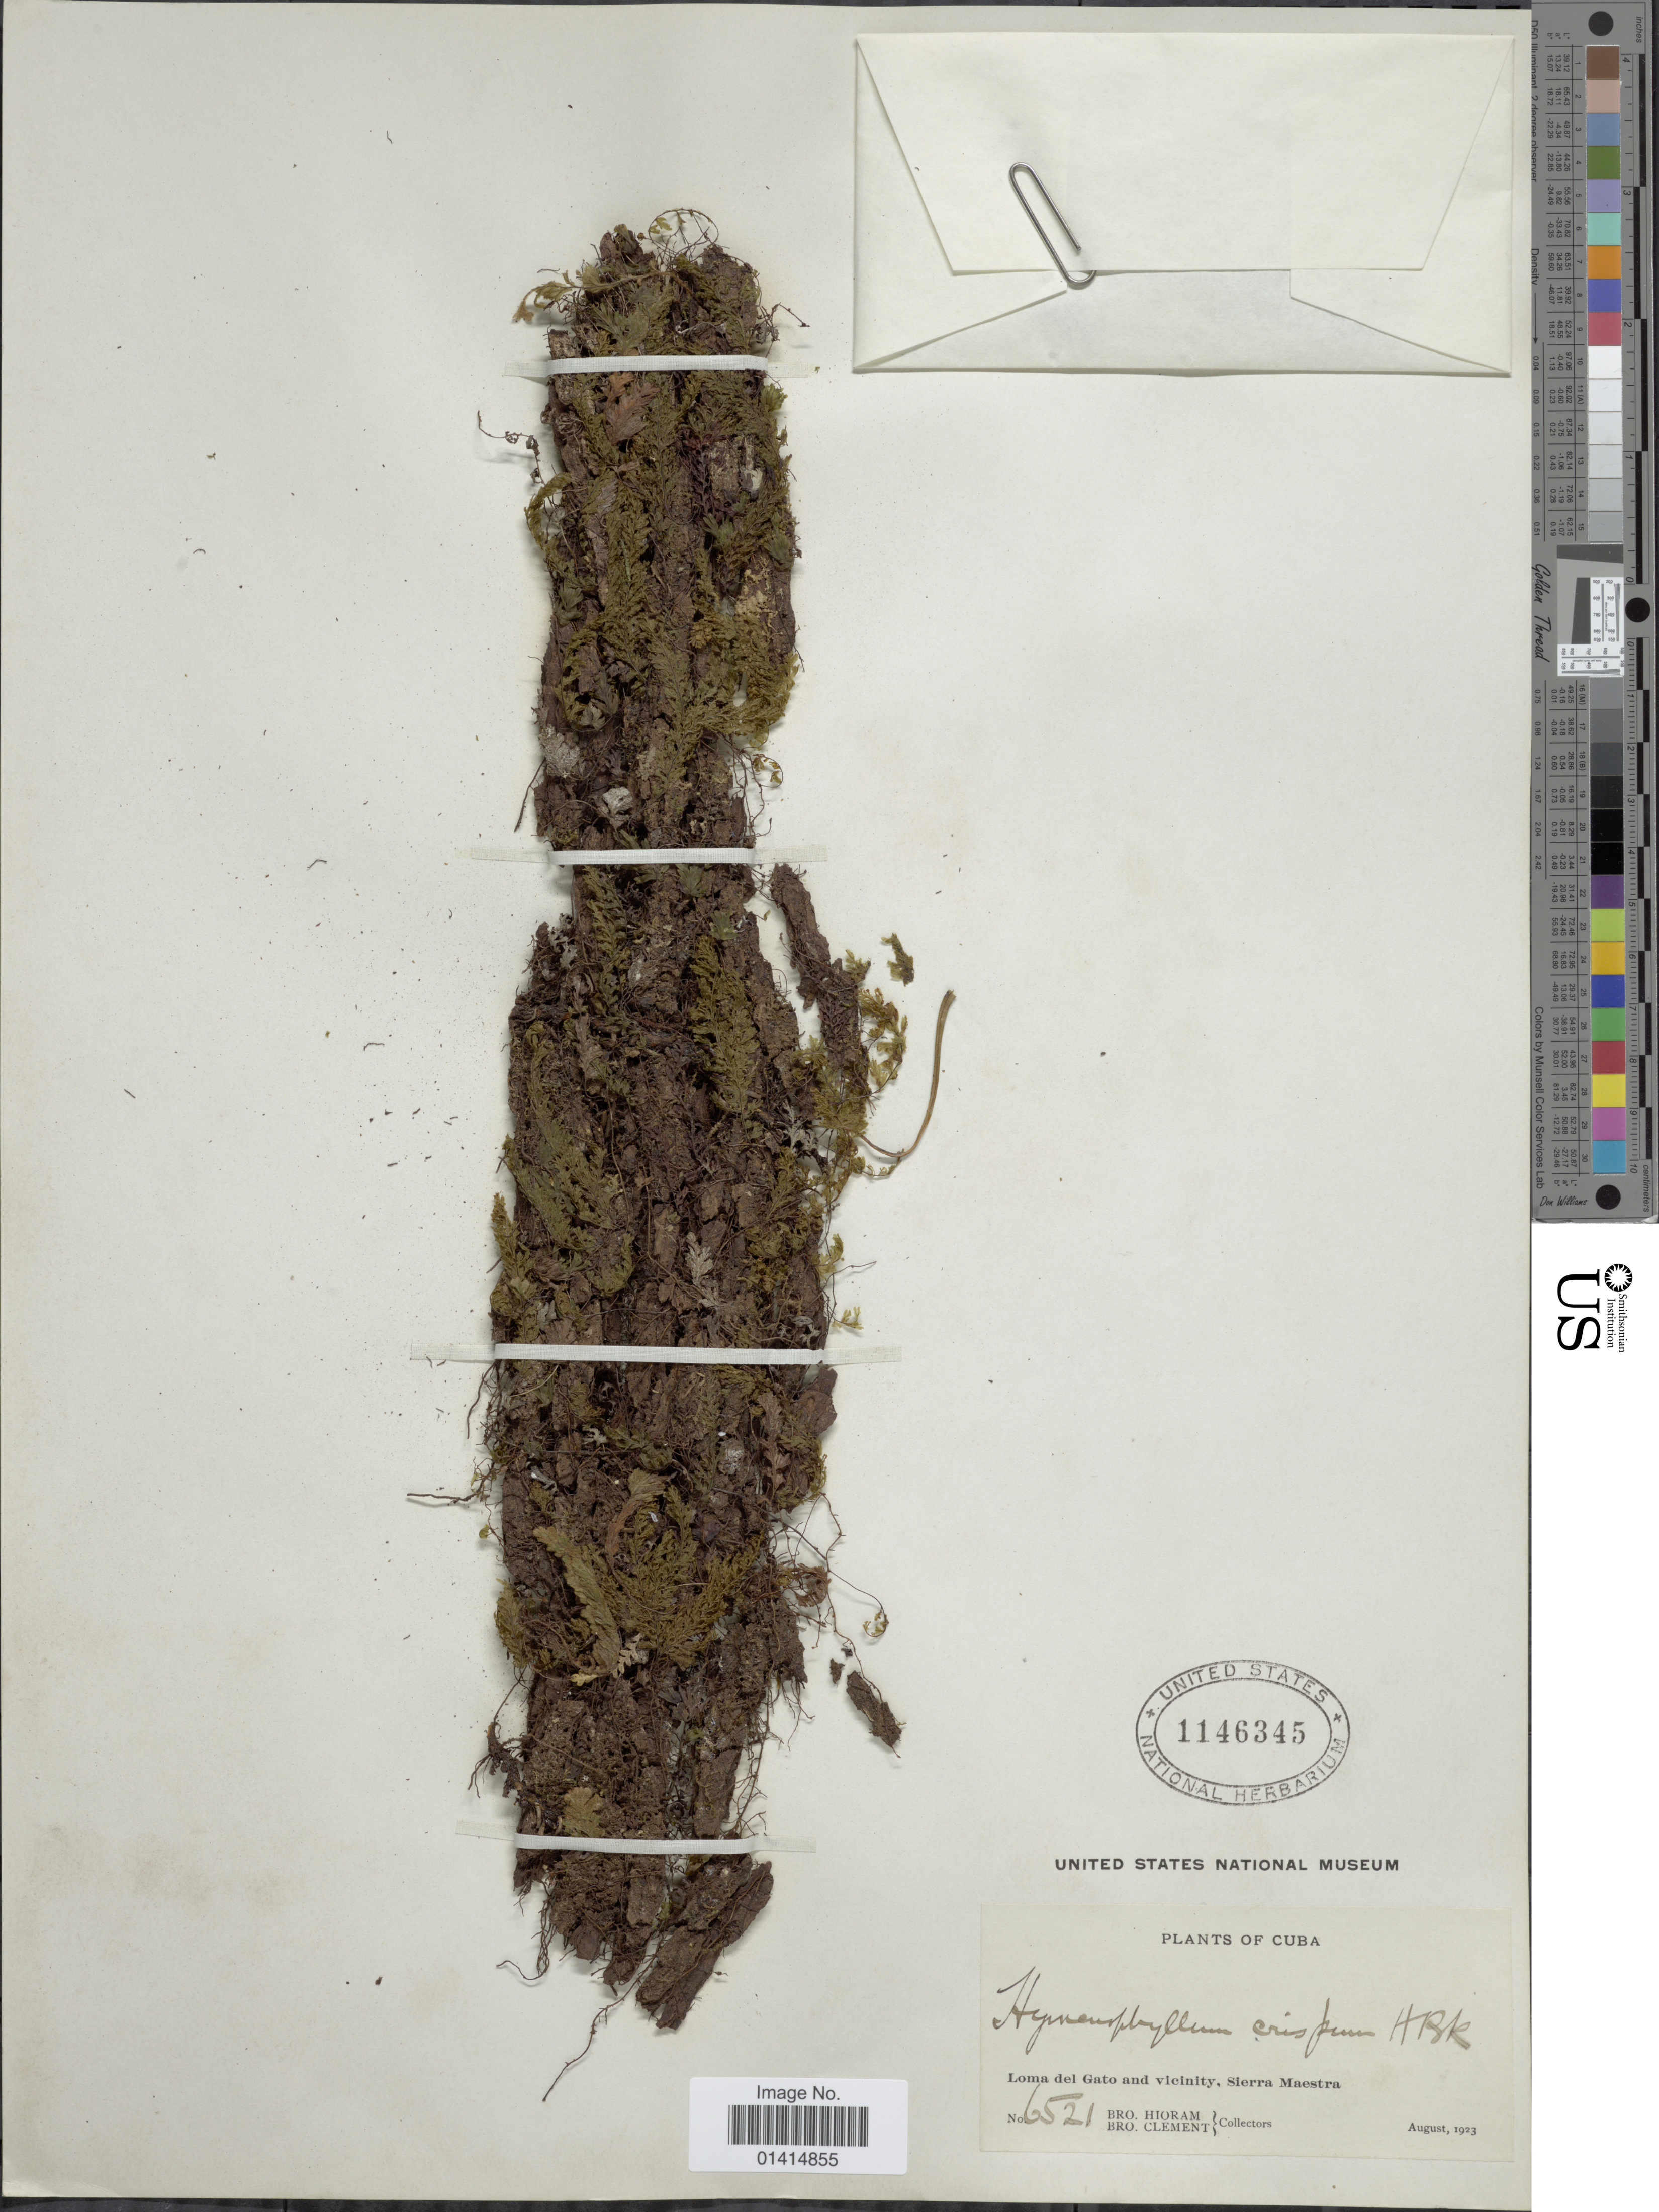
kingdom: Plantae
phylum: Tracheophyta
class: Polypodiopsida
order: Hymenophyllales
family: Hymenophyllaceae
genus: Hymenophyllum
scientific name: Hymenophyllum contortum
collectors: Bro. Hioram & B. Clement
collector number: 6521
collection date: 1923-08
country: Cuba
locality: Loma del Gato and vicinity, Sierra Maestra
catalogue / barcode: US 1146345